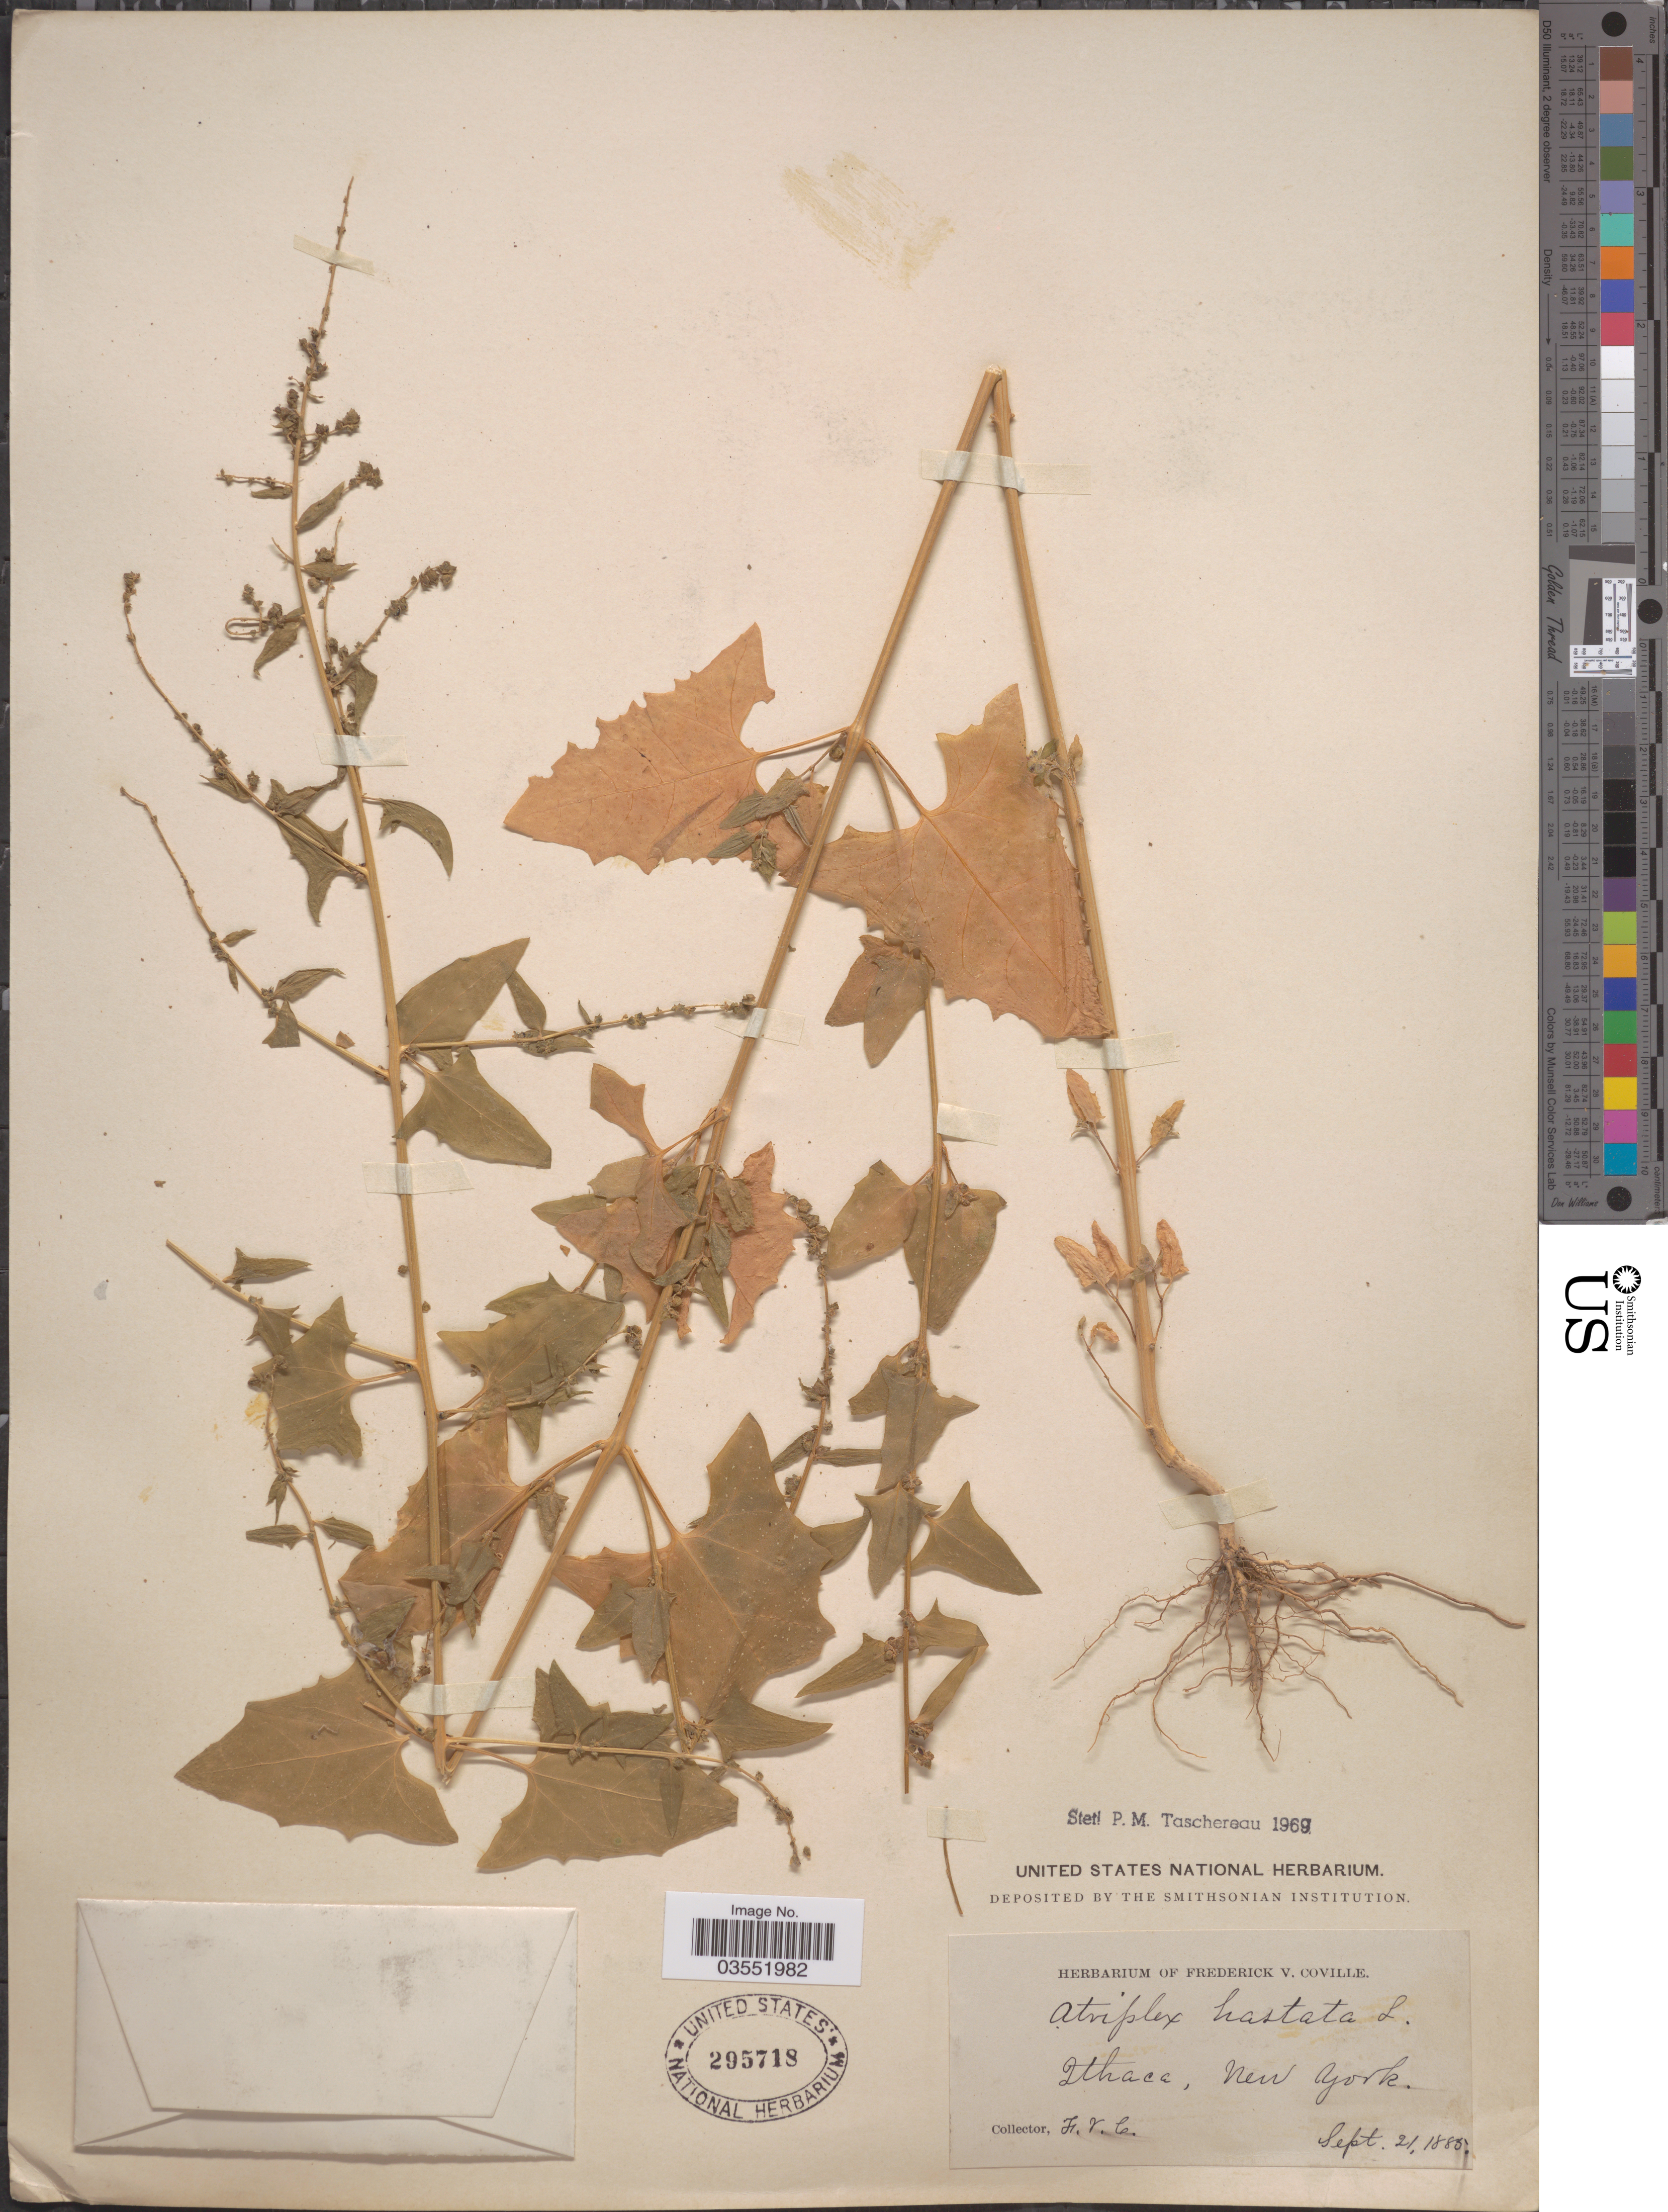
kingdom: Plantae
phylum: Tracheophyta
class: Magnoliopsida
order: Caryophyllales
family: Amaranthaceae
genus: Atriplex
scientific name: Atriplex hastata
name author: L.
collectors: F. V. Coville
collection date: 1885-09-21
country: United States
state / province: New York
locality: Ithaca.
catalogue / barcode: US 295718